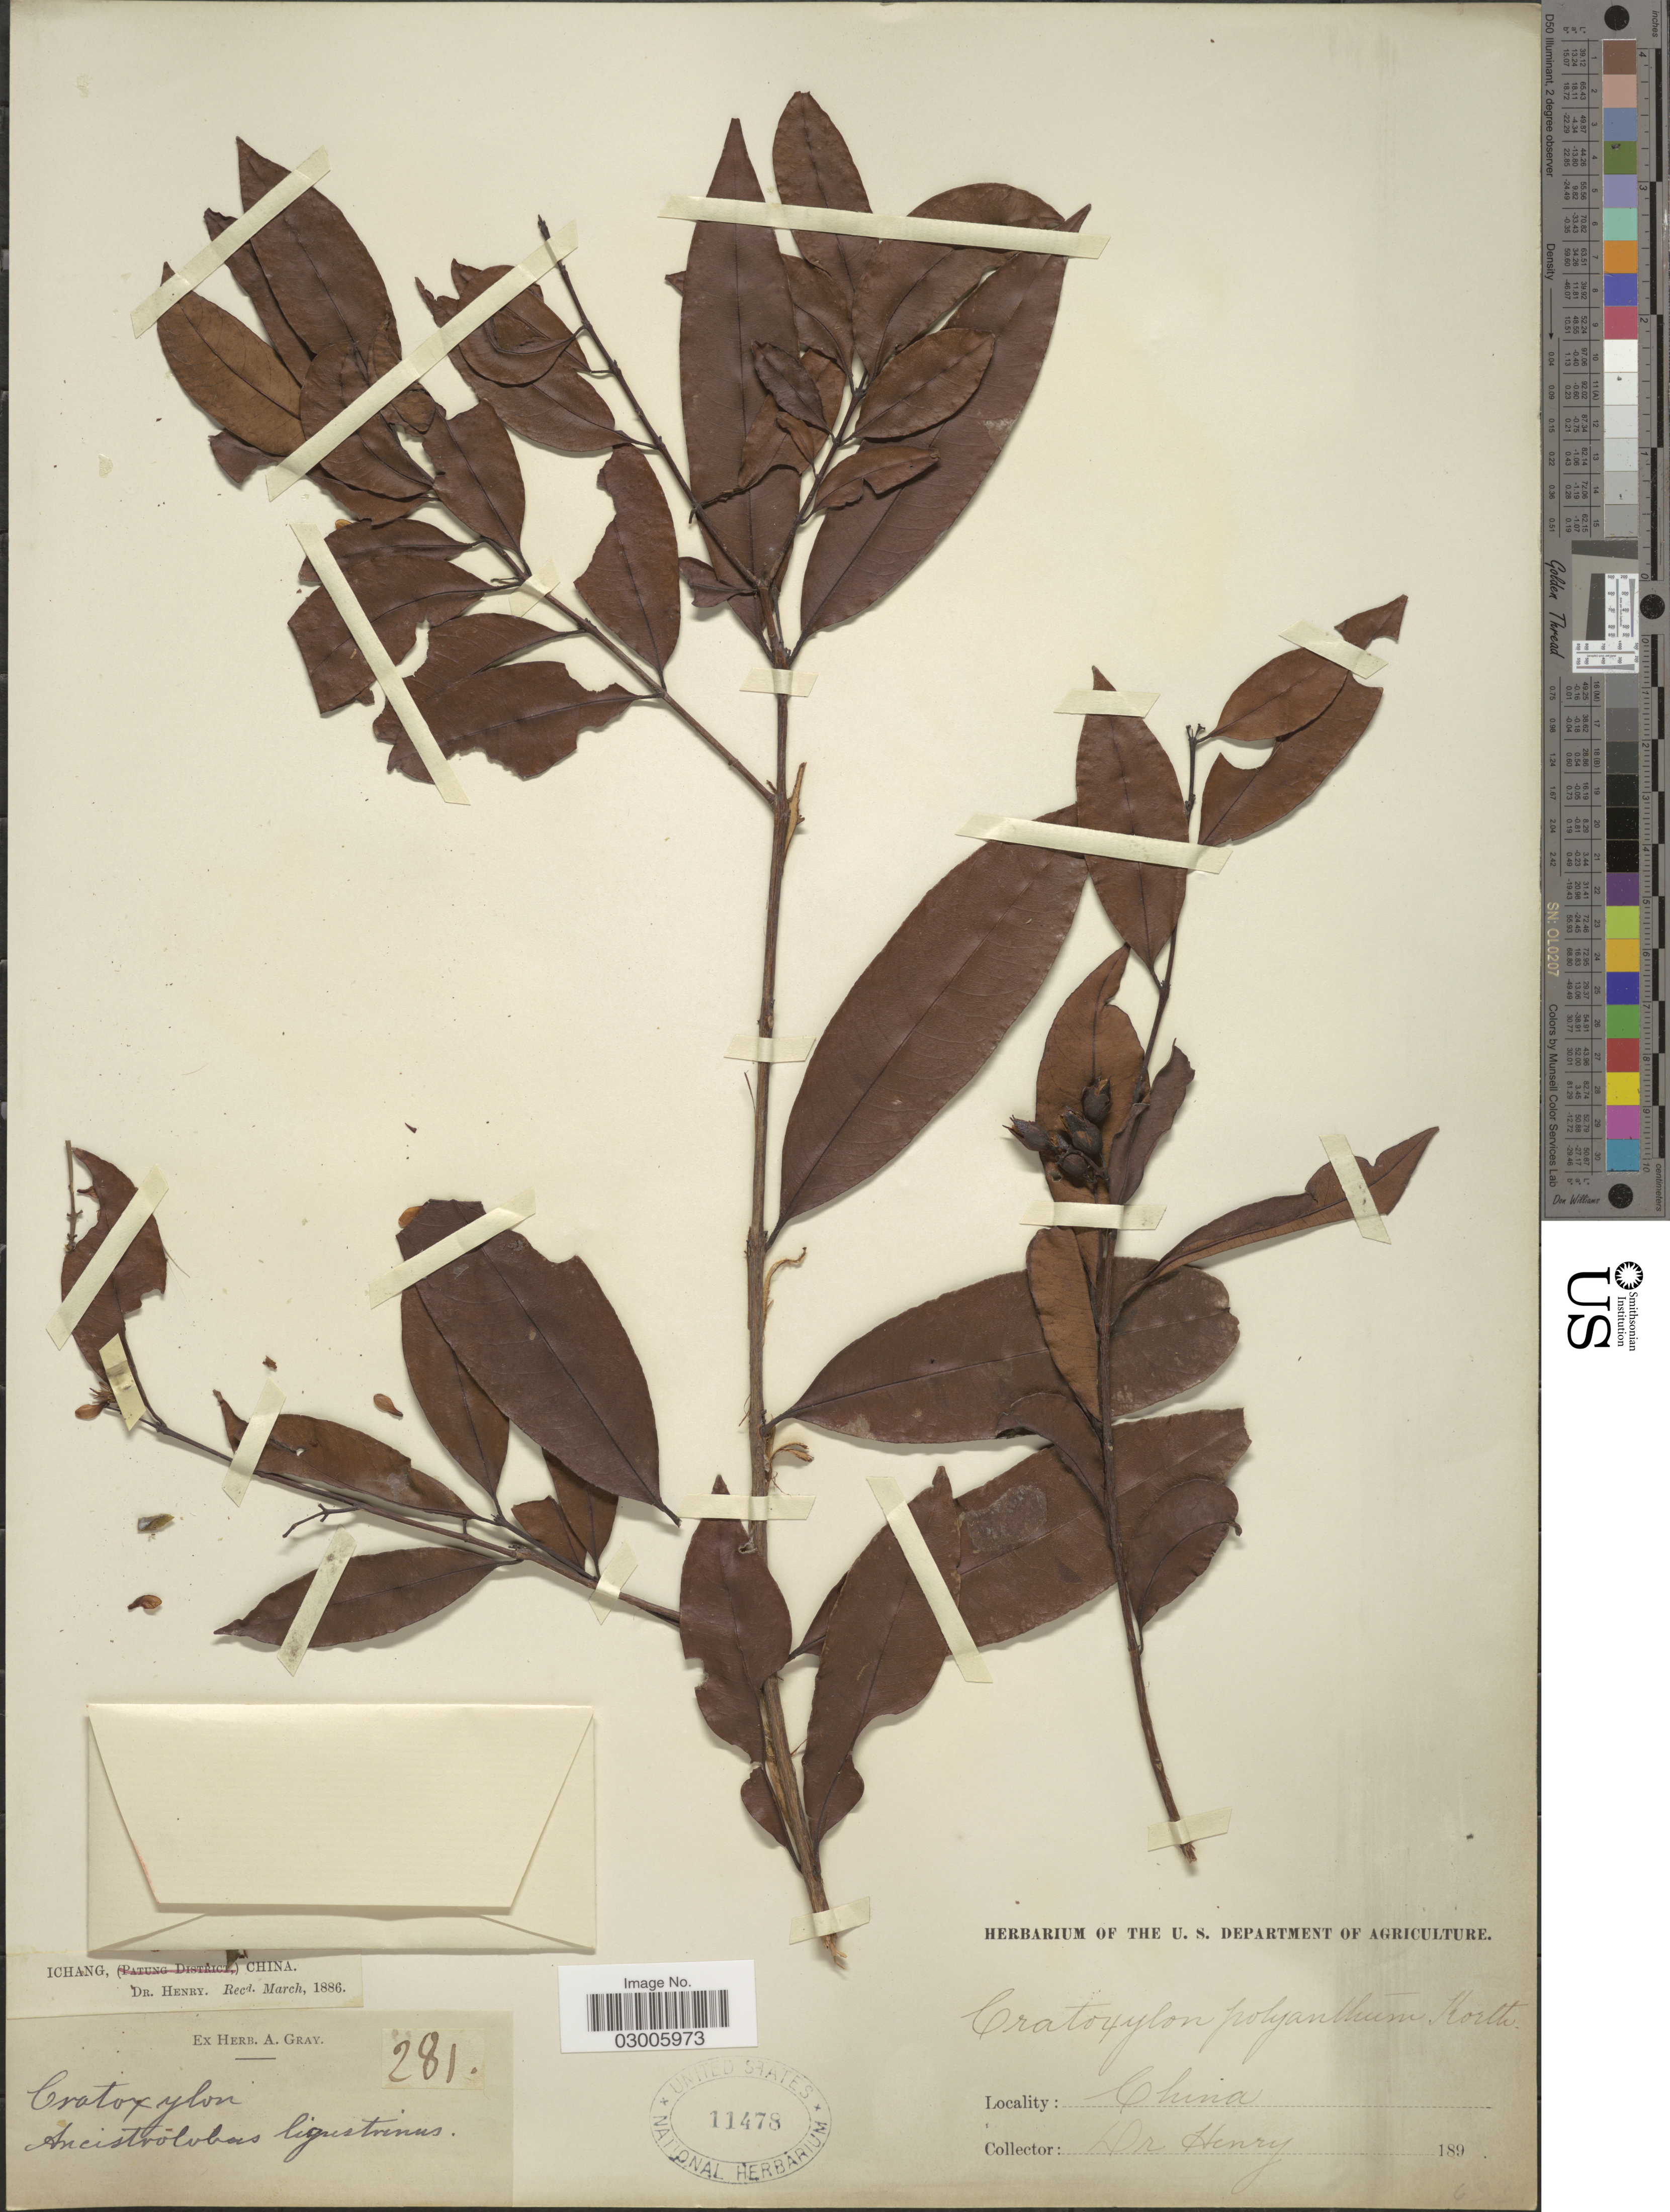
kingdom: Plantae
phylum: Tracheophyta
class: Magnoliopsida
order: Malpighiales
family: Hypericaceae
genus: Cratoxylum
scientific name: Cratoxylum polyanthum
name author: Korth.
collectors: -. Henry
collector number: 281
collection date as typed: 189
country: China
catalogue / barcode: US 11478